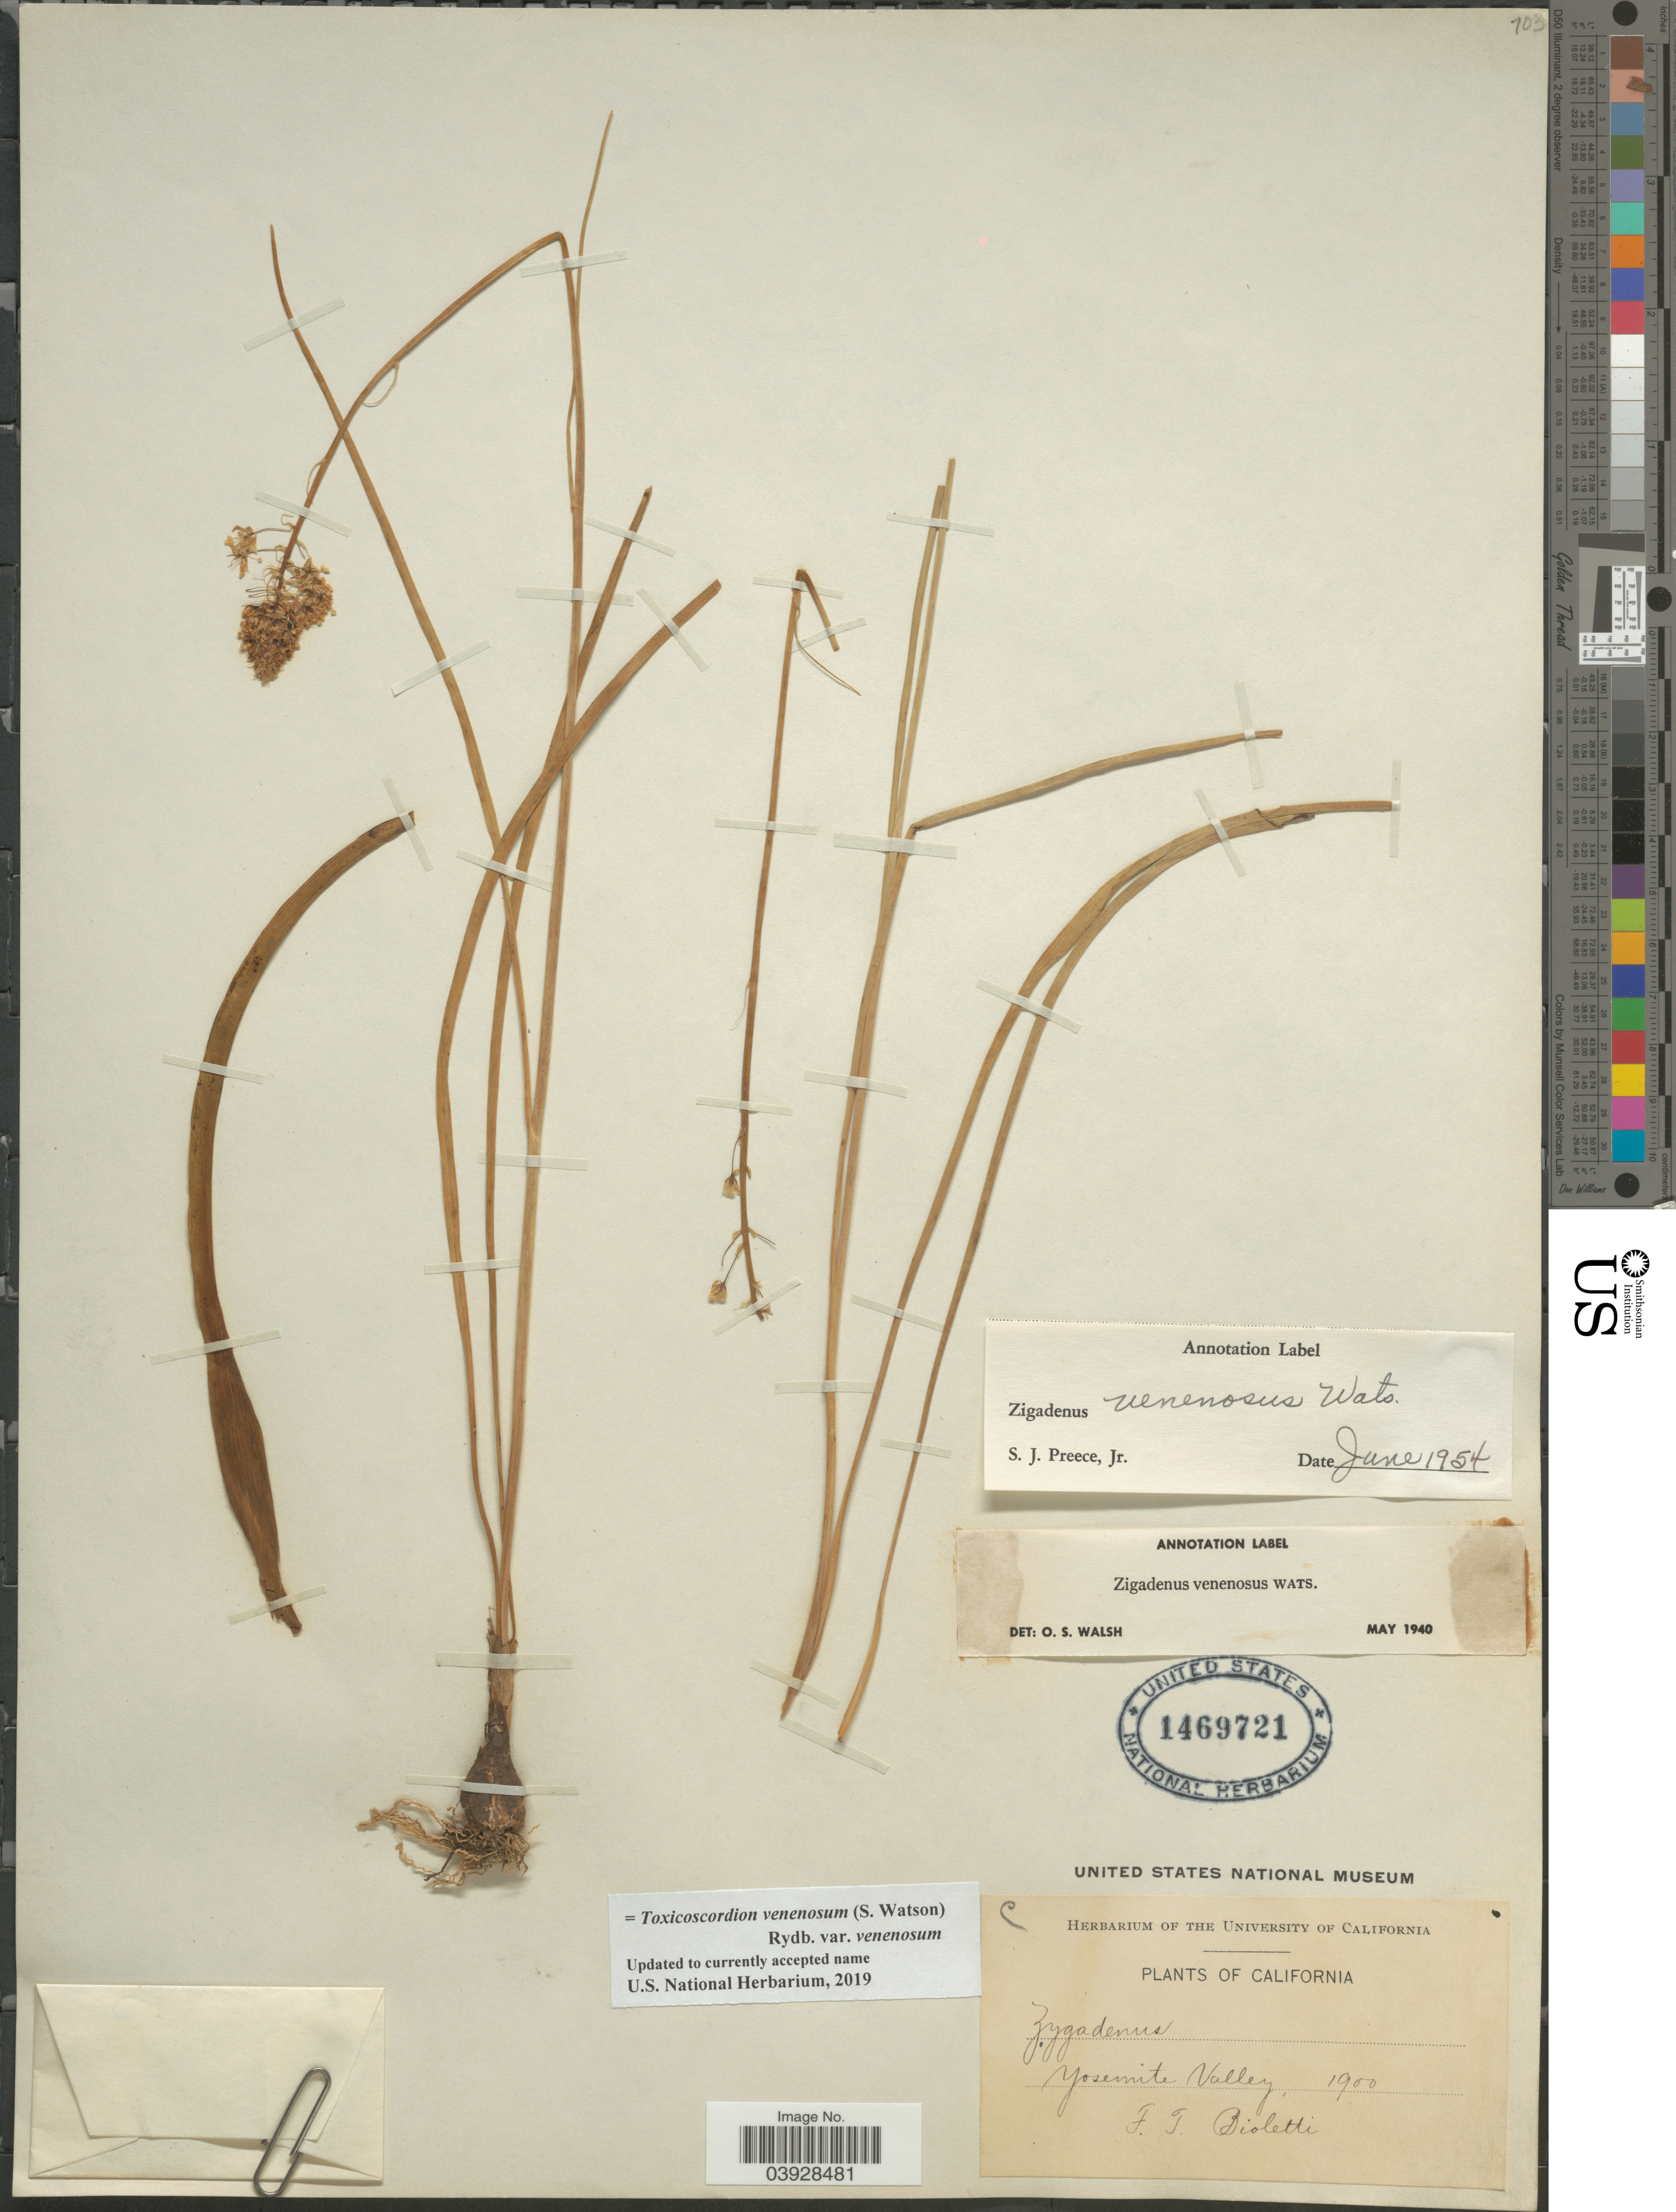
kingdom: Plantae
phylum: Tracheophyta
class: Liliopsida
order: Liliales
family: Melanthiaceae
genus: Toxicoscordion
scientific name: Toxicoscordion venenosum var. gramineum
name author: (Rydb.) Brasher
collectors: F. T. Bioletti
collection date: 1900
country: United States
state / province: California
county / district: Mariposa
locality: Yosemite Valley.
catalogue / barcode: US 1469721